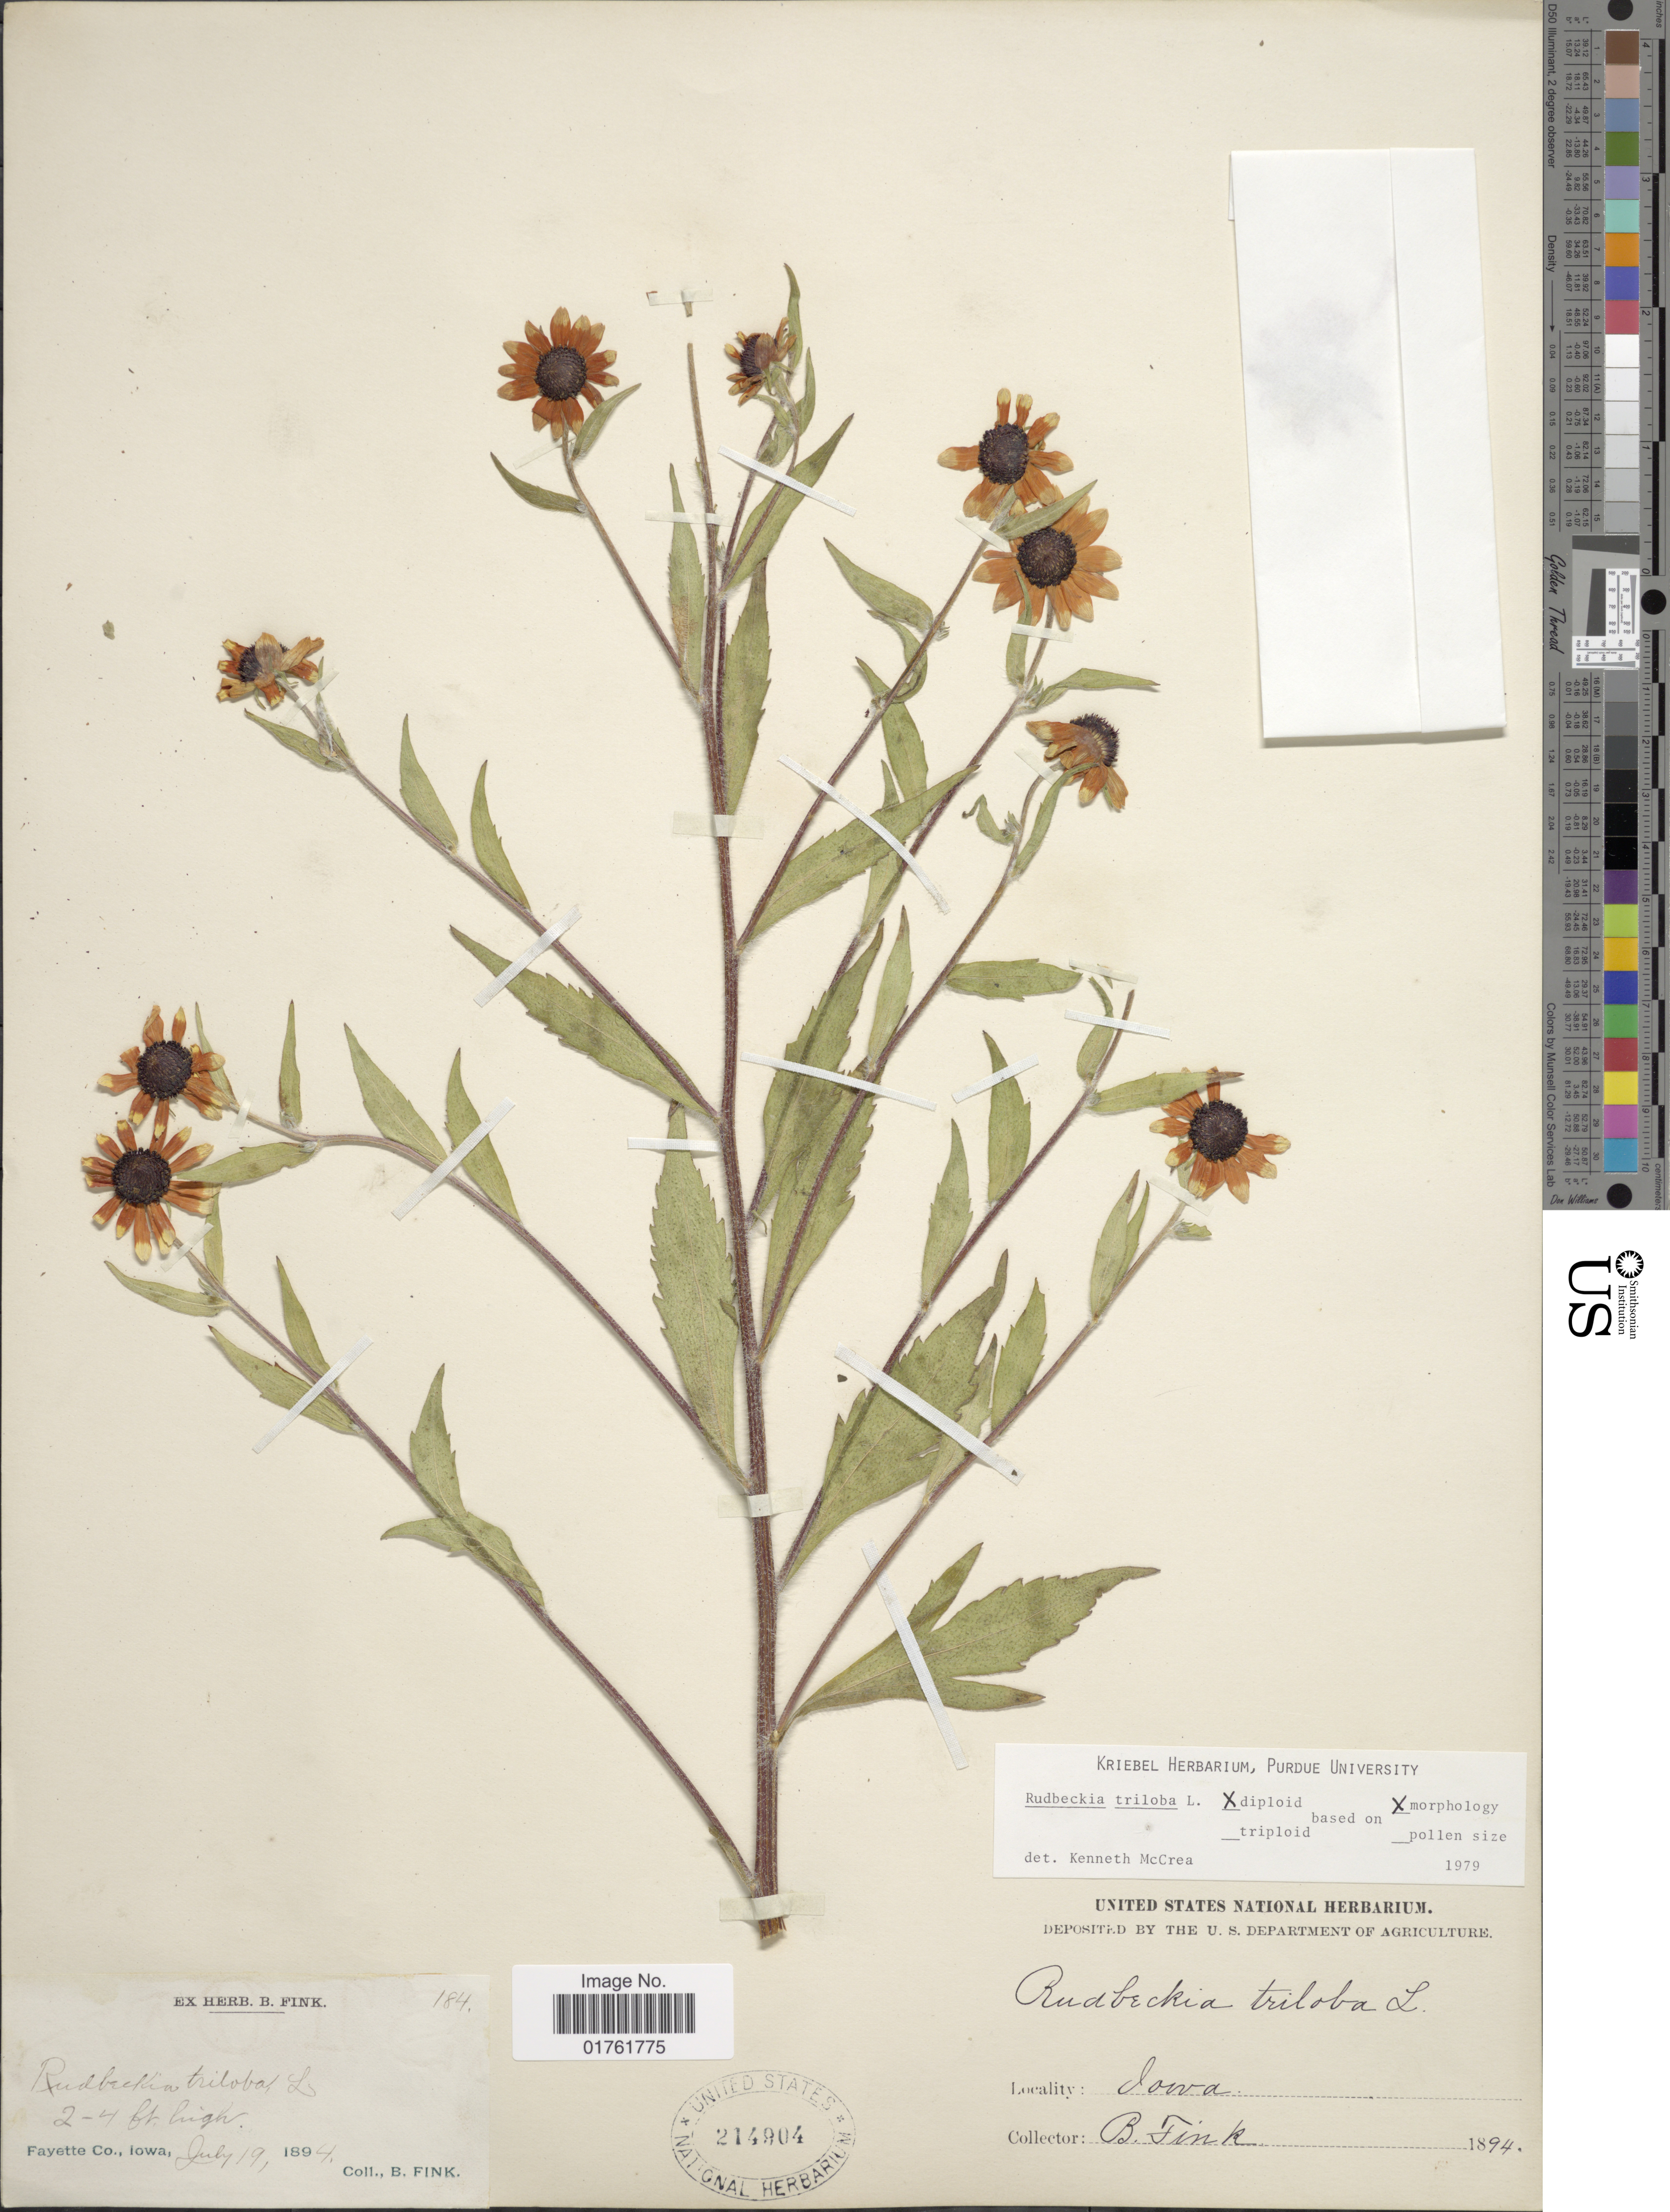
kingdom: Plantae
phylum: Tracheophyta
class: Magnoliopsida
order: Asterales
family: Asteraceae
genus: Rudbeckia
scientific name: Rudbeckia triloba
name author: L.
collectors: B. Fink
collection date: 1894-07-19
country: United States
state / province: Iowa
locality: Fayette Co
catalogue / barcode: US 214904